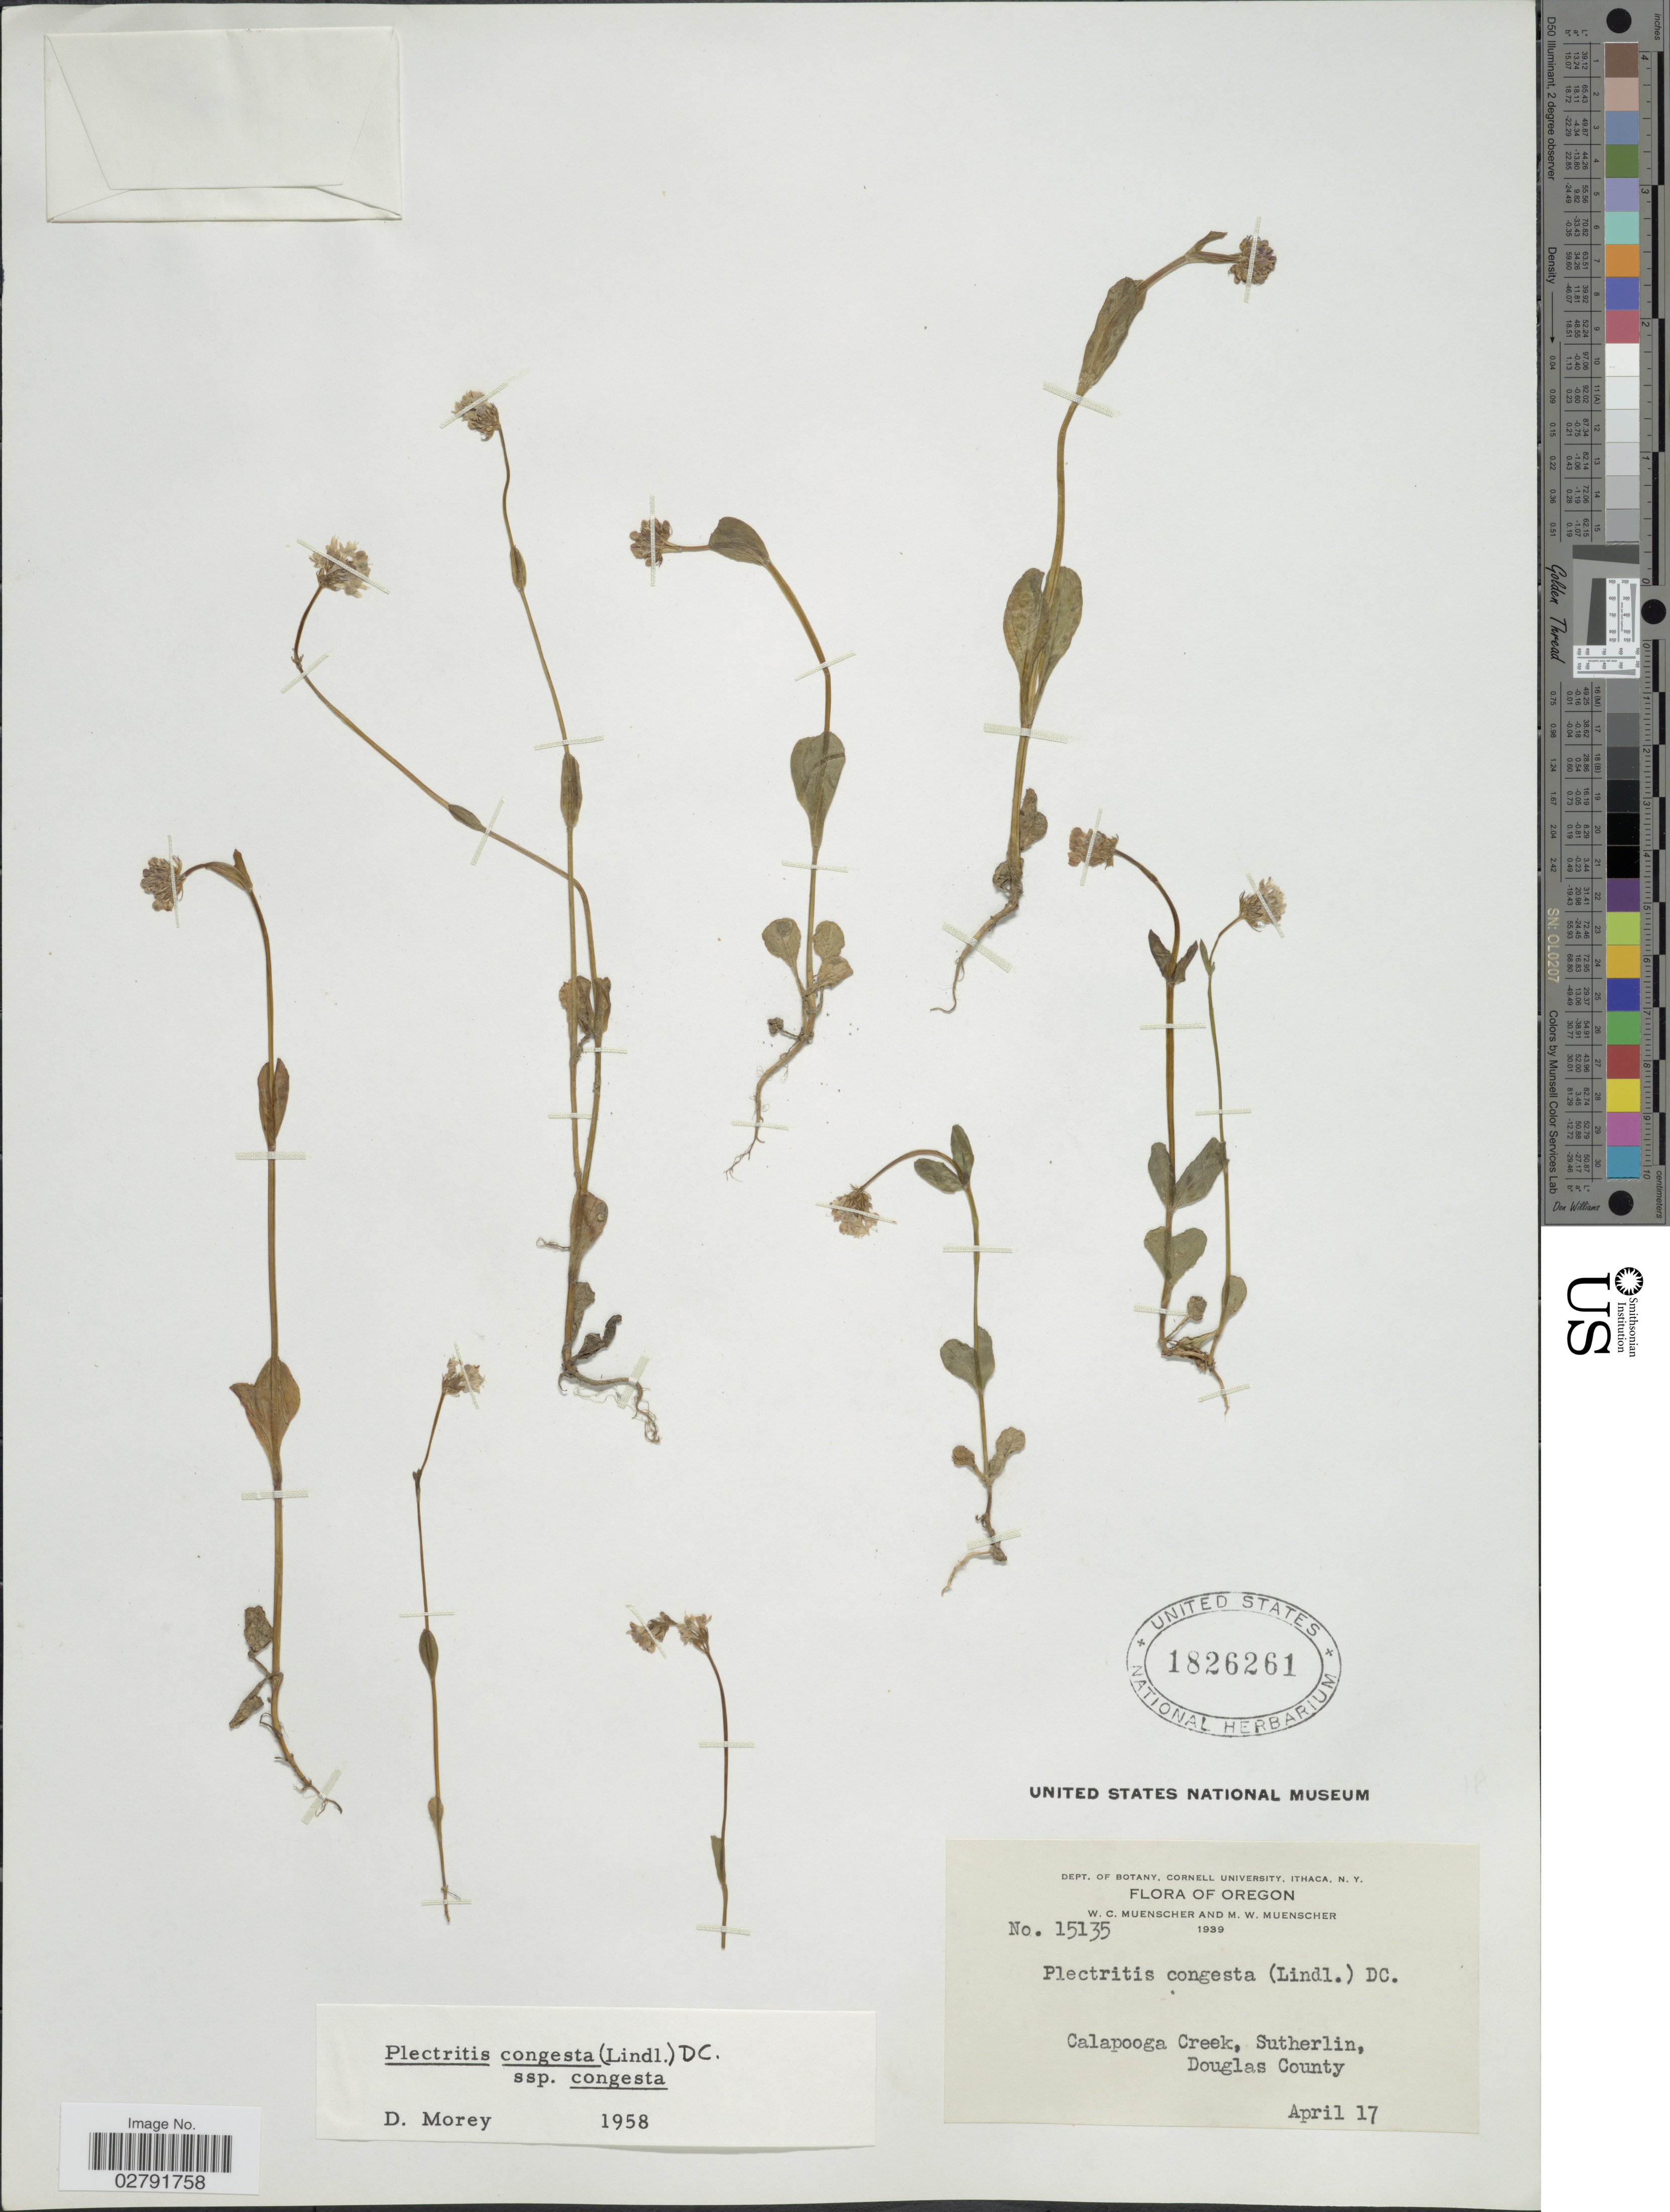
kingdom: Plantae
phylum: Tracheophyta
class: Magnoliopsida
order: Dipsacales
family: Caprifoliaceae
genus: Plectritis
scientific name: Plectritis congesta subsp. congesta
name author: (Lindl.) DC.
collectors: W. Muenscher & M. Muenscher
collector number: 15135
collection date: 1939-04-17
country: United States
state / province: Oregon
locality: Calapooga Creek, Sutherlin. Douglas County.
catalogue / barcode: US 1826261